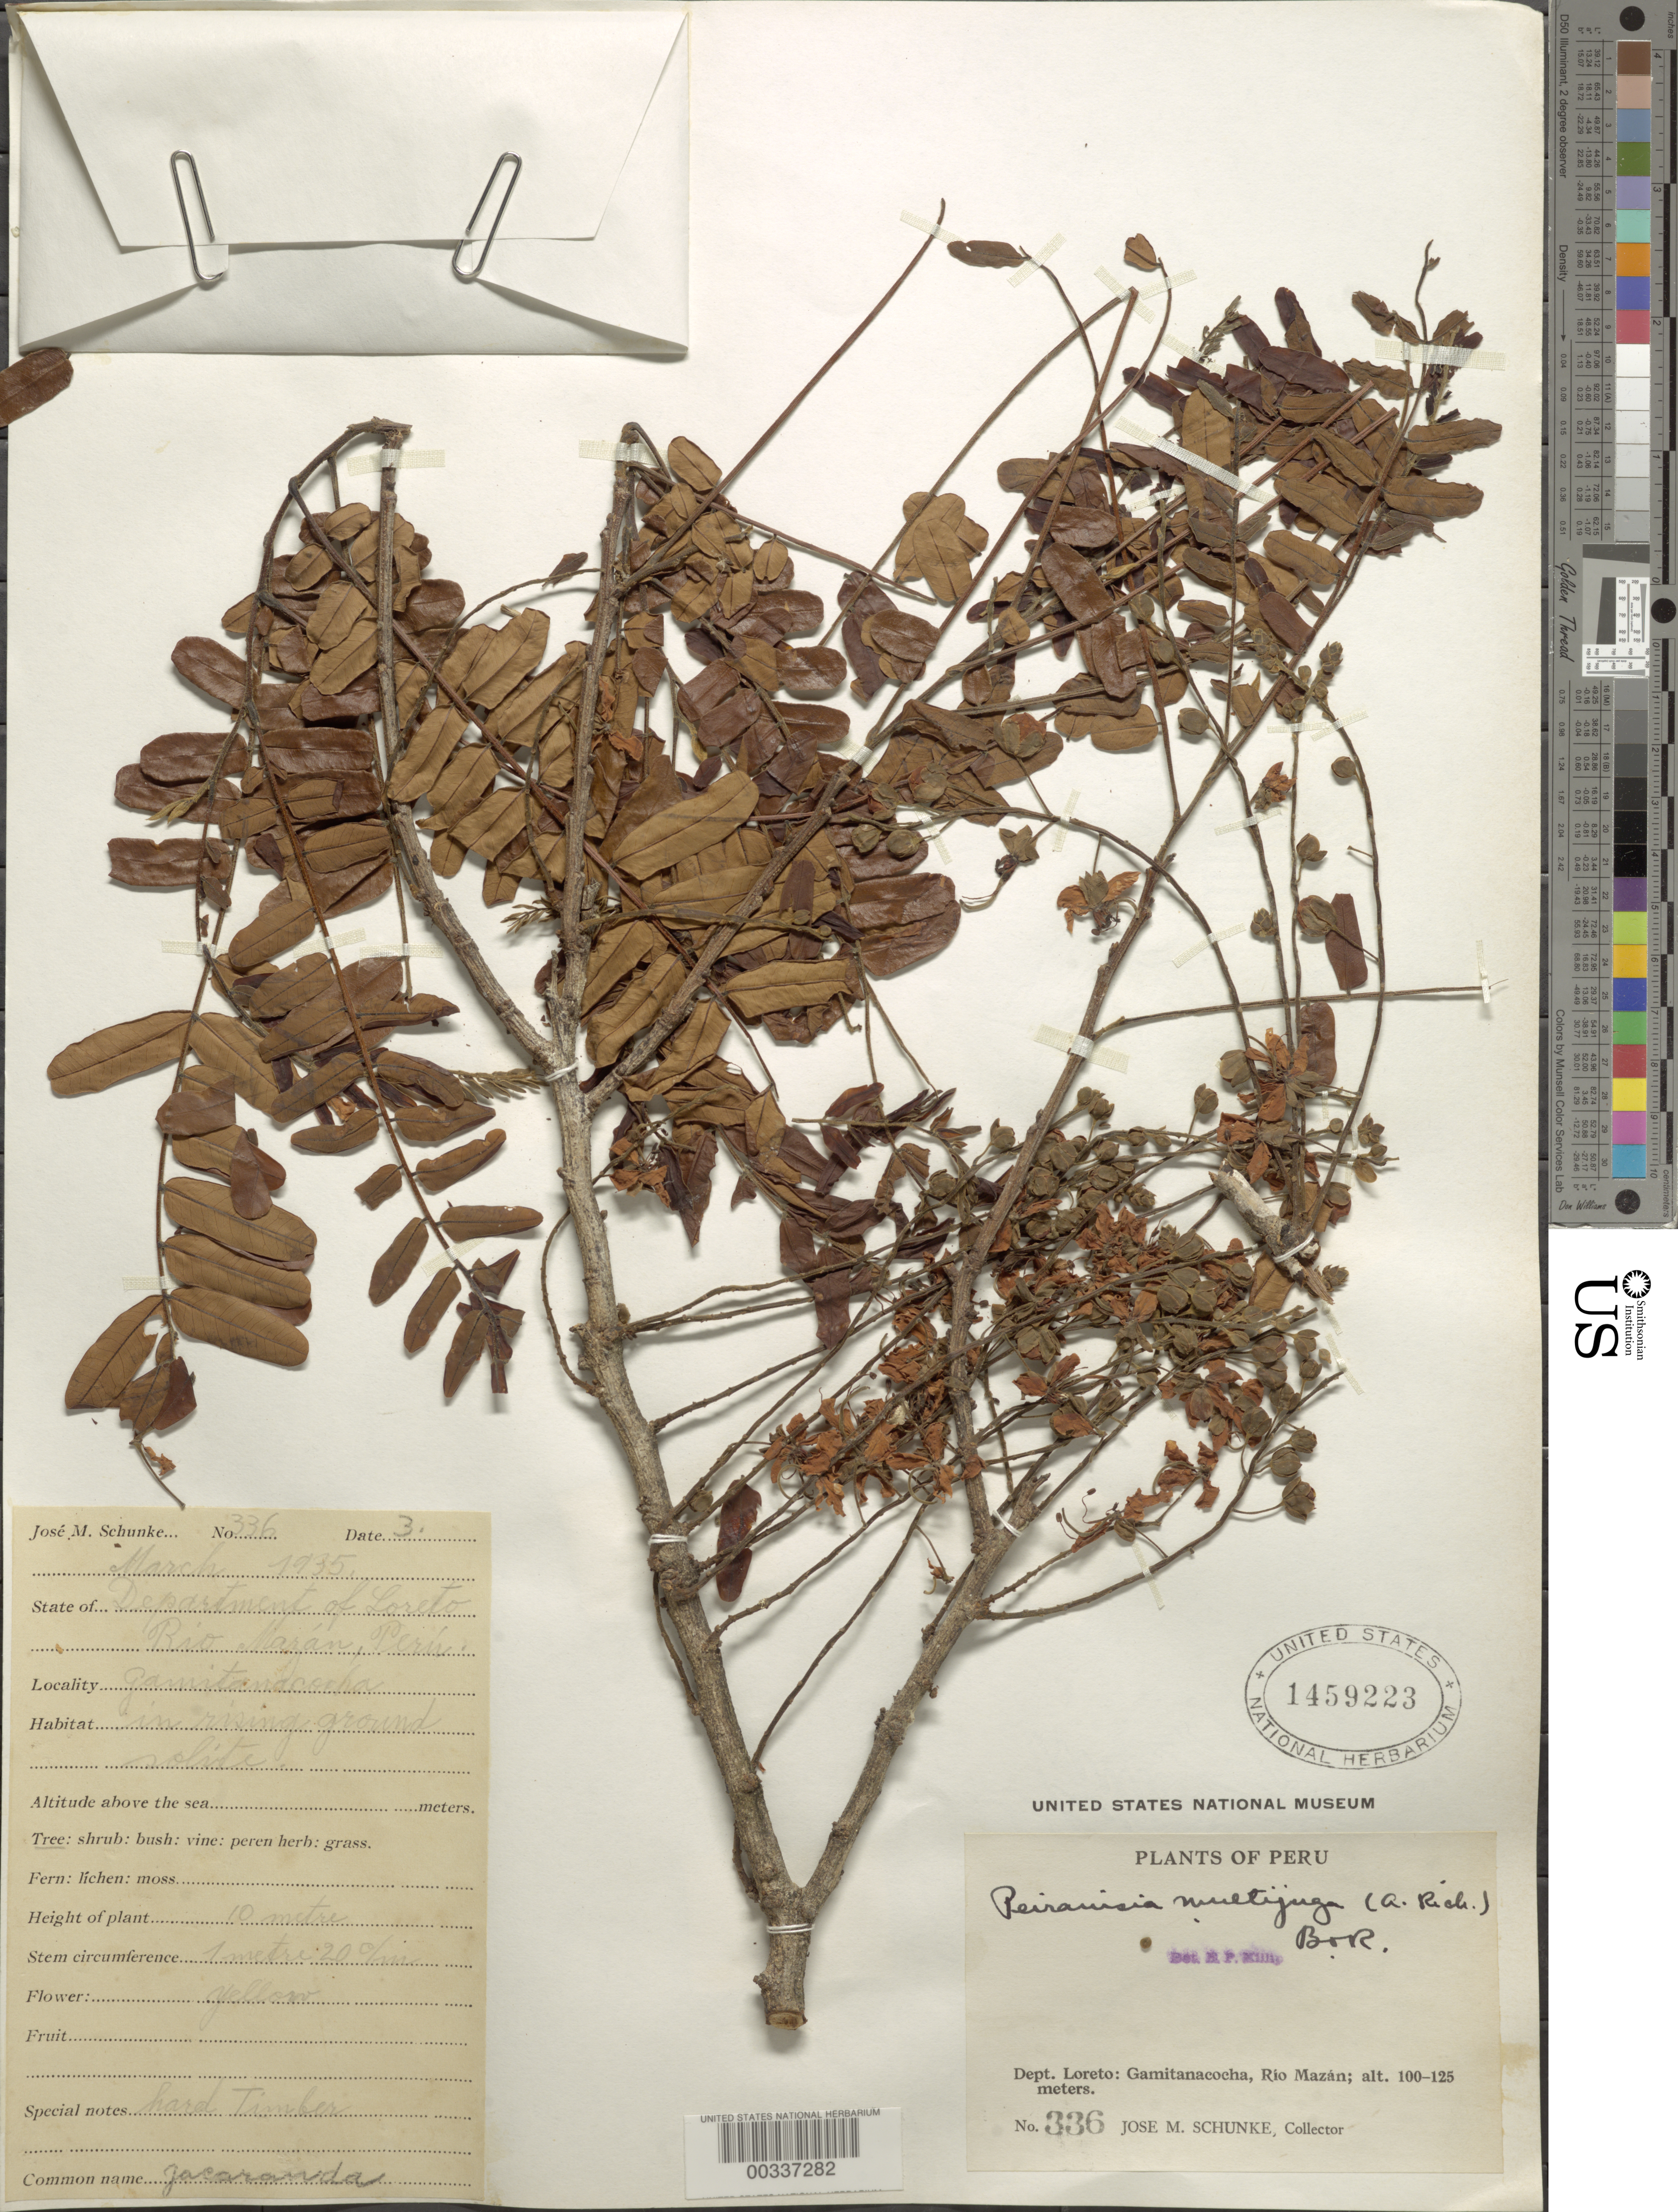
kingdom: Plantae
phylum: Tracheophyta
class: Magnoliopsida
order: Fabales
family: Fabaceae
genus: Senna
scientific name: Senna multijuga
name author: (Rich.) H.S. Irwin & Barneby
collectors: J. Schunke Vigo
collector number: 336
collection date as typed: Mar 1935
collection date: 1935-03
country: Peru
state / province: Loreto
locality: Gamitanacocha, rio mazan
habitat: Rising ground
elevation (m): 100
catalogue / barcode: US 1459223